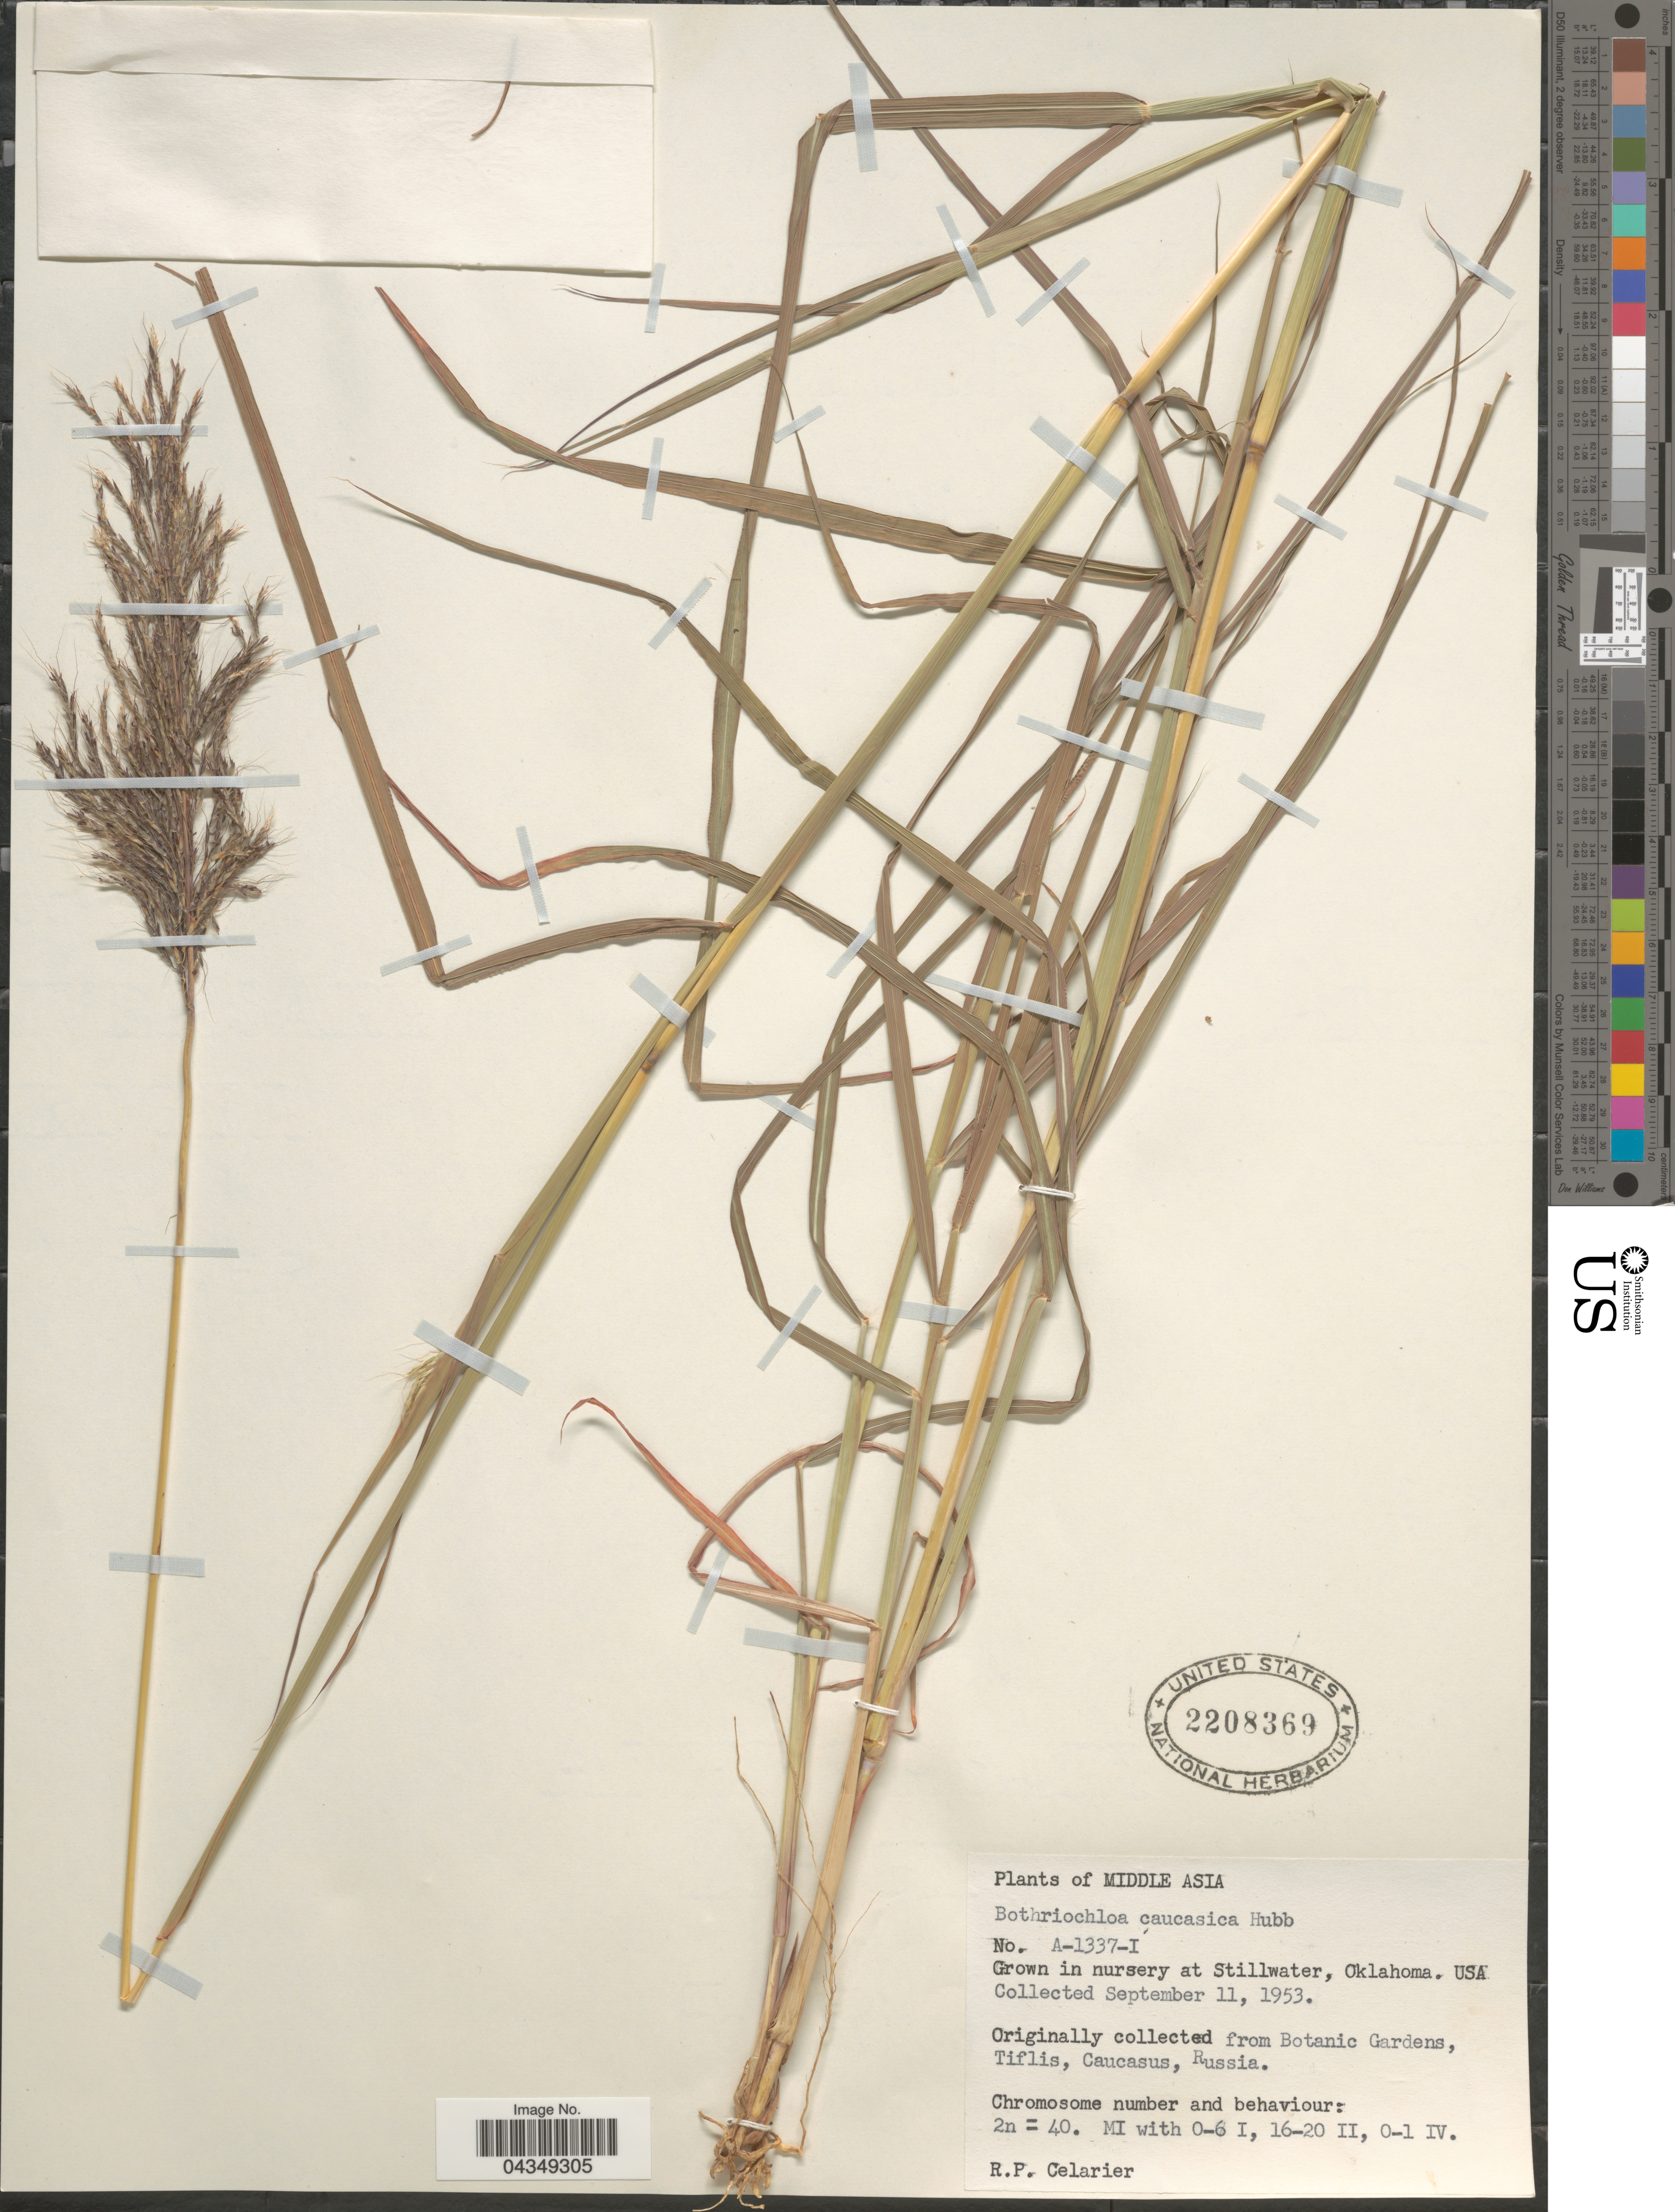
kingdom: Plantae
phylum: Tracheophyta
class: Liliopsida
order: Poales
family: Poaceae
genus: Bothriochloa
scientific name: Bothriochloa caucasica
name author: (Trin.) C. E. Hubb.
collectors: R. Celarier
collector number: A-1337-I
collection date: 1953-09-11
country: United States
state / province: Oklahoma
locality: Grown in nursery at Stillwater.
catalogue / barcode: US 2208369